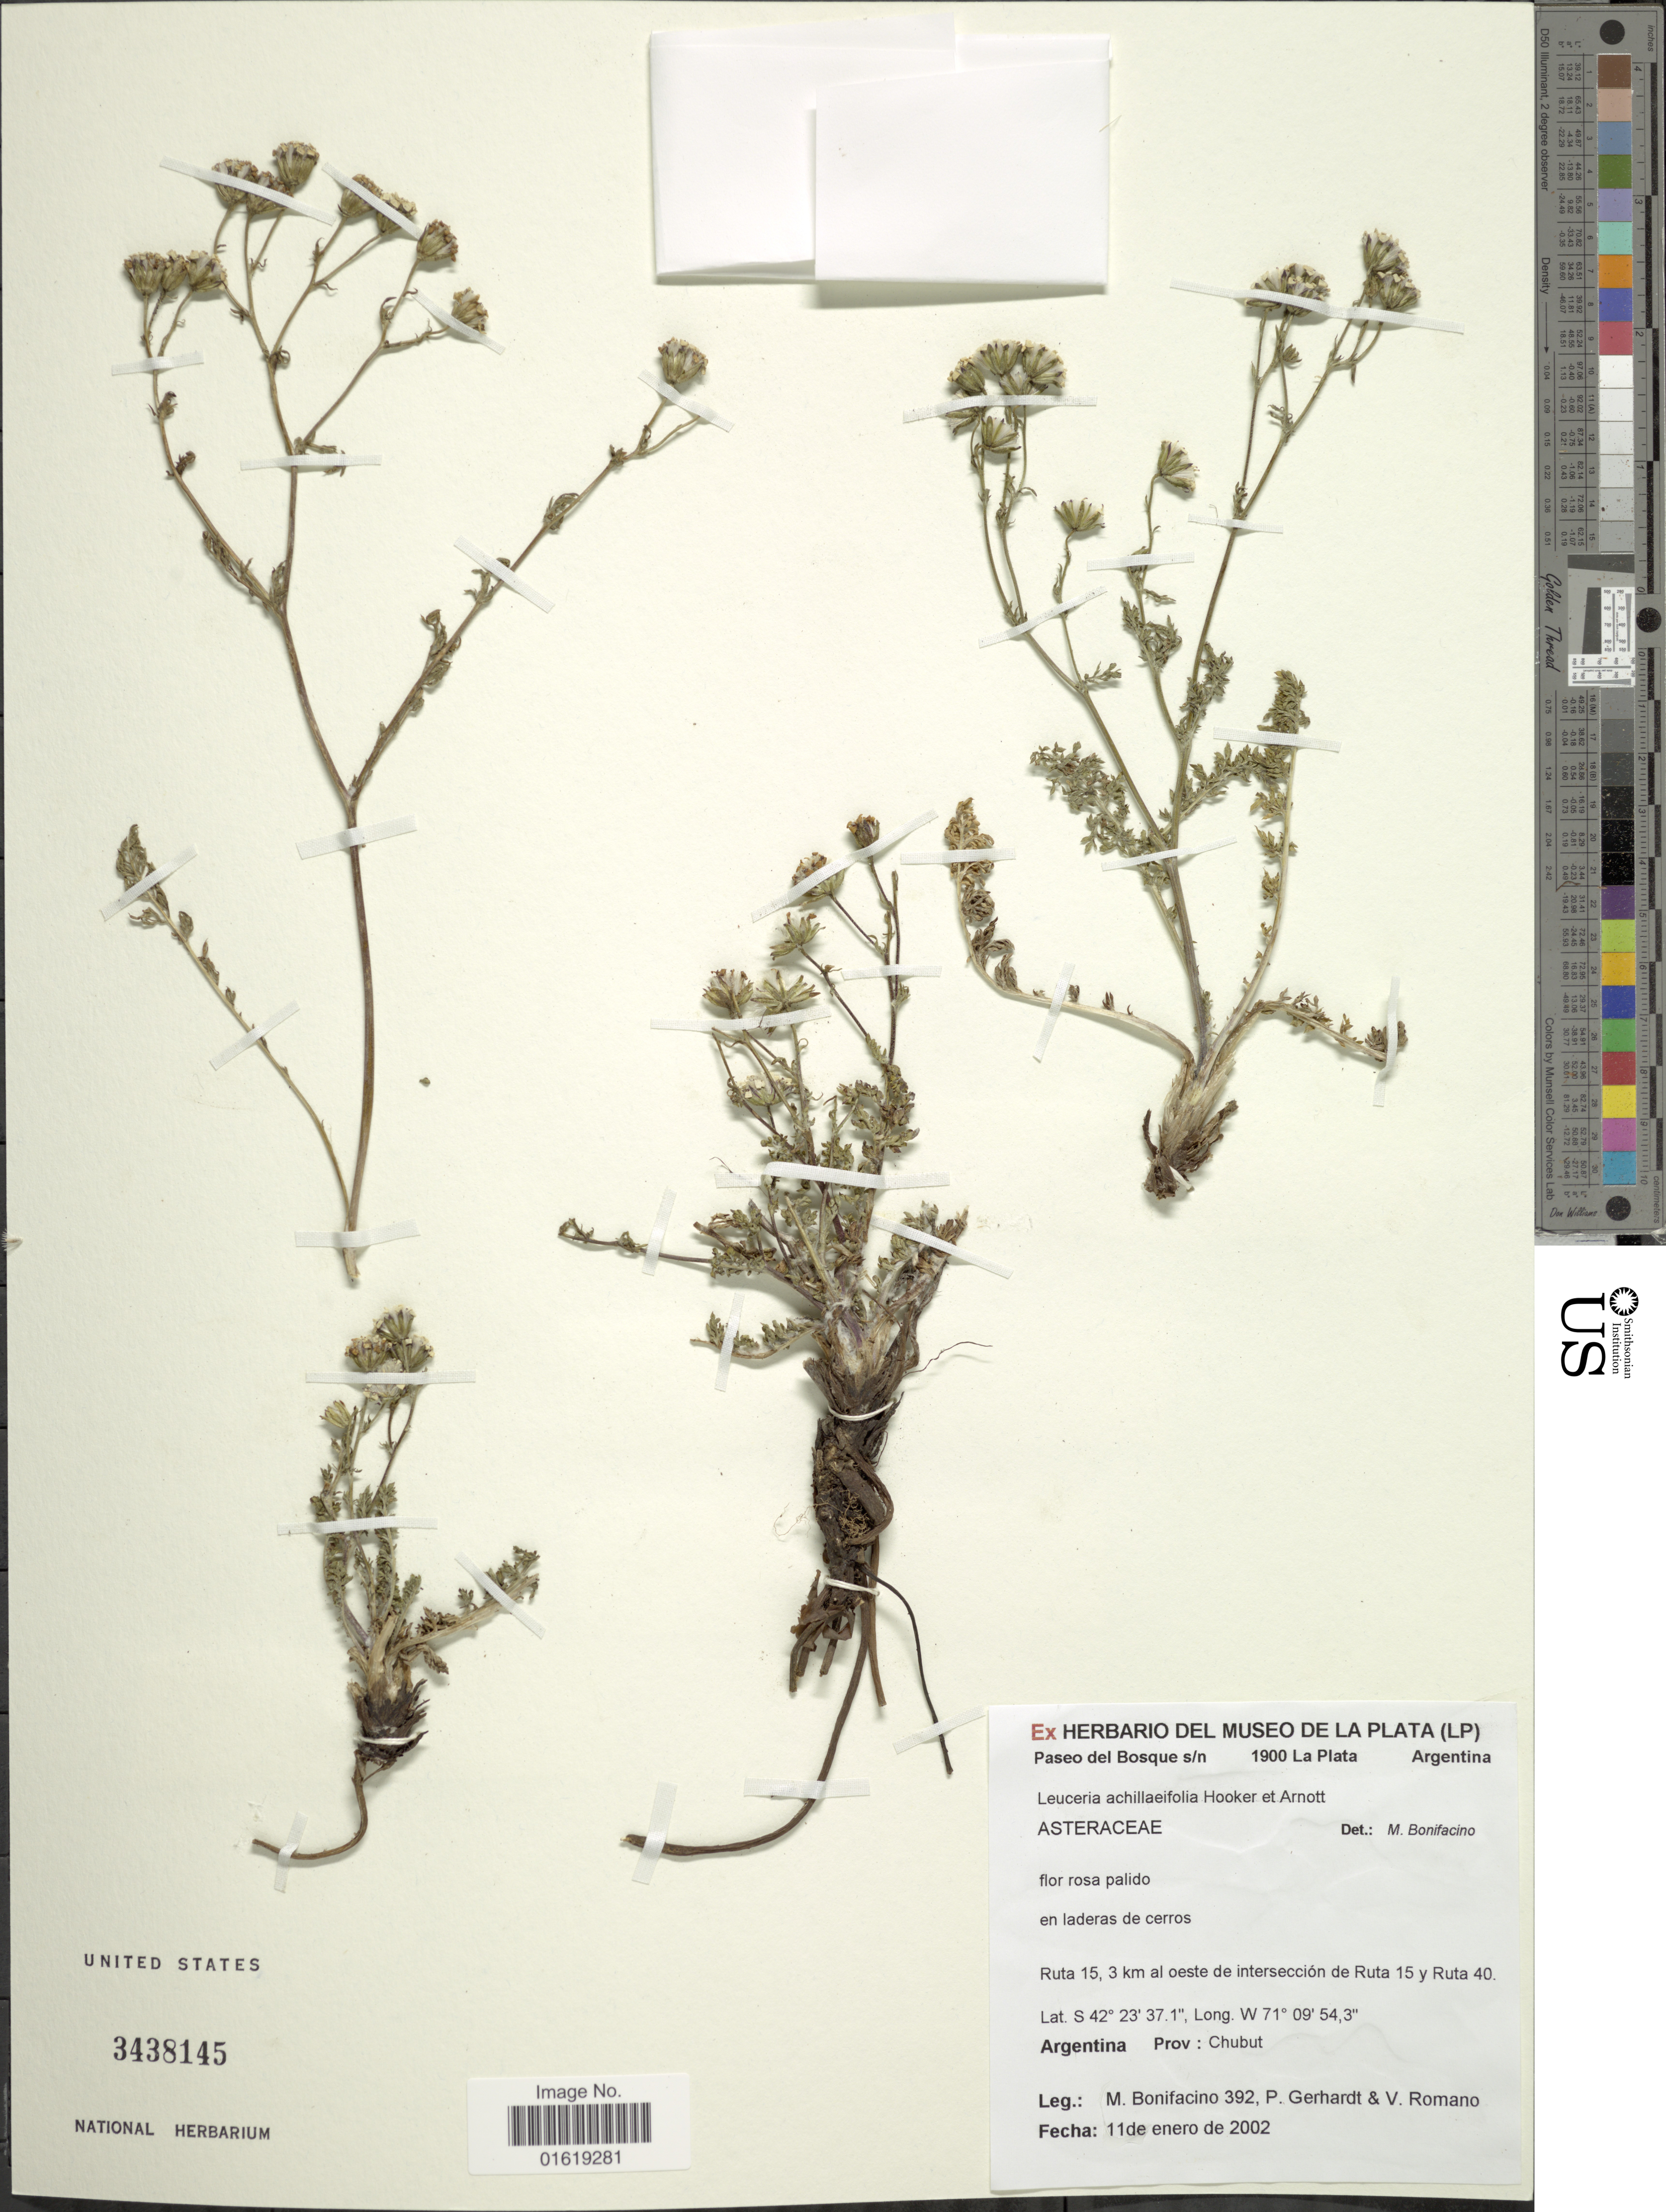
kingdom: Plantae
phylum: Tracheophyta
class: Magnoliopsida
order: Asterales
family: Asteraceae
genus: Leucheria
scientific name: Leucheria achillaeifolia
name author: Hook. & Arn.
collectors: M. Bonifacino, P. Gerhardt & V. Romano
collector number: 0392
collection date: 2002-01-11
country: Argentina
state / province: Chubut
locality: Ruta 15, 3 km al oeste de intersección de Ruta 15 y Ruta 40.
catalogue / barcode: US 3438145